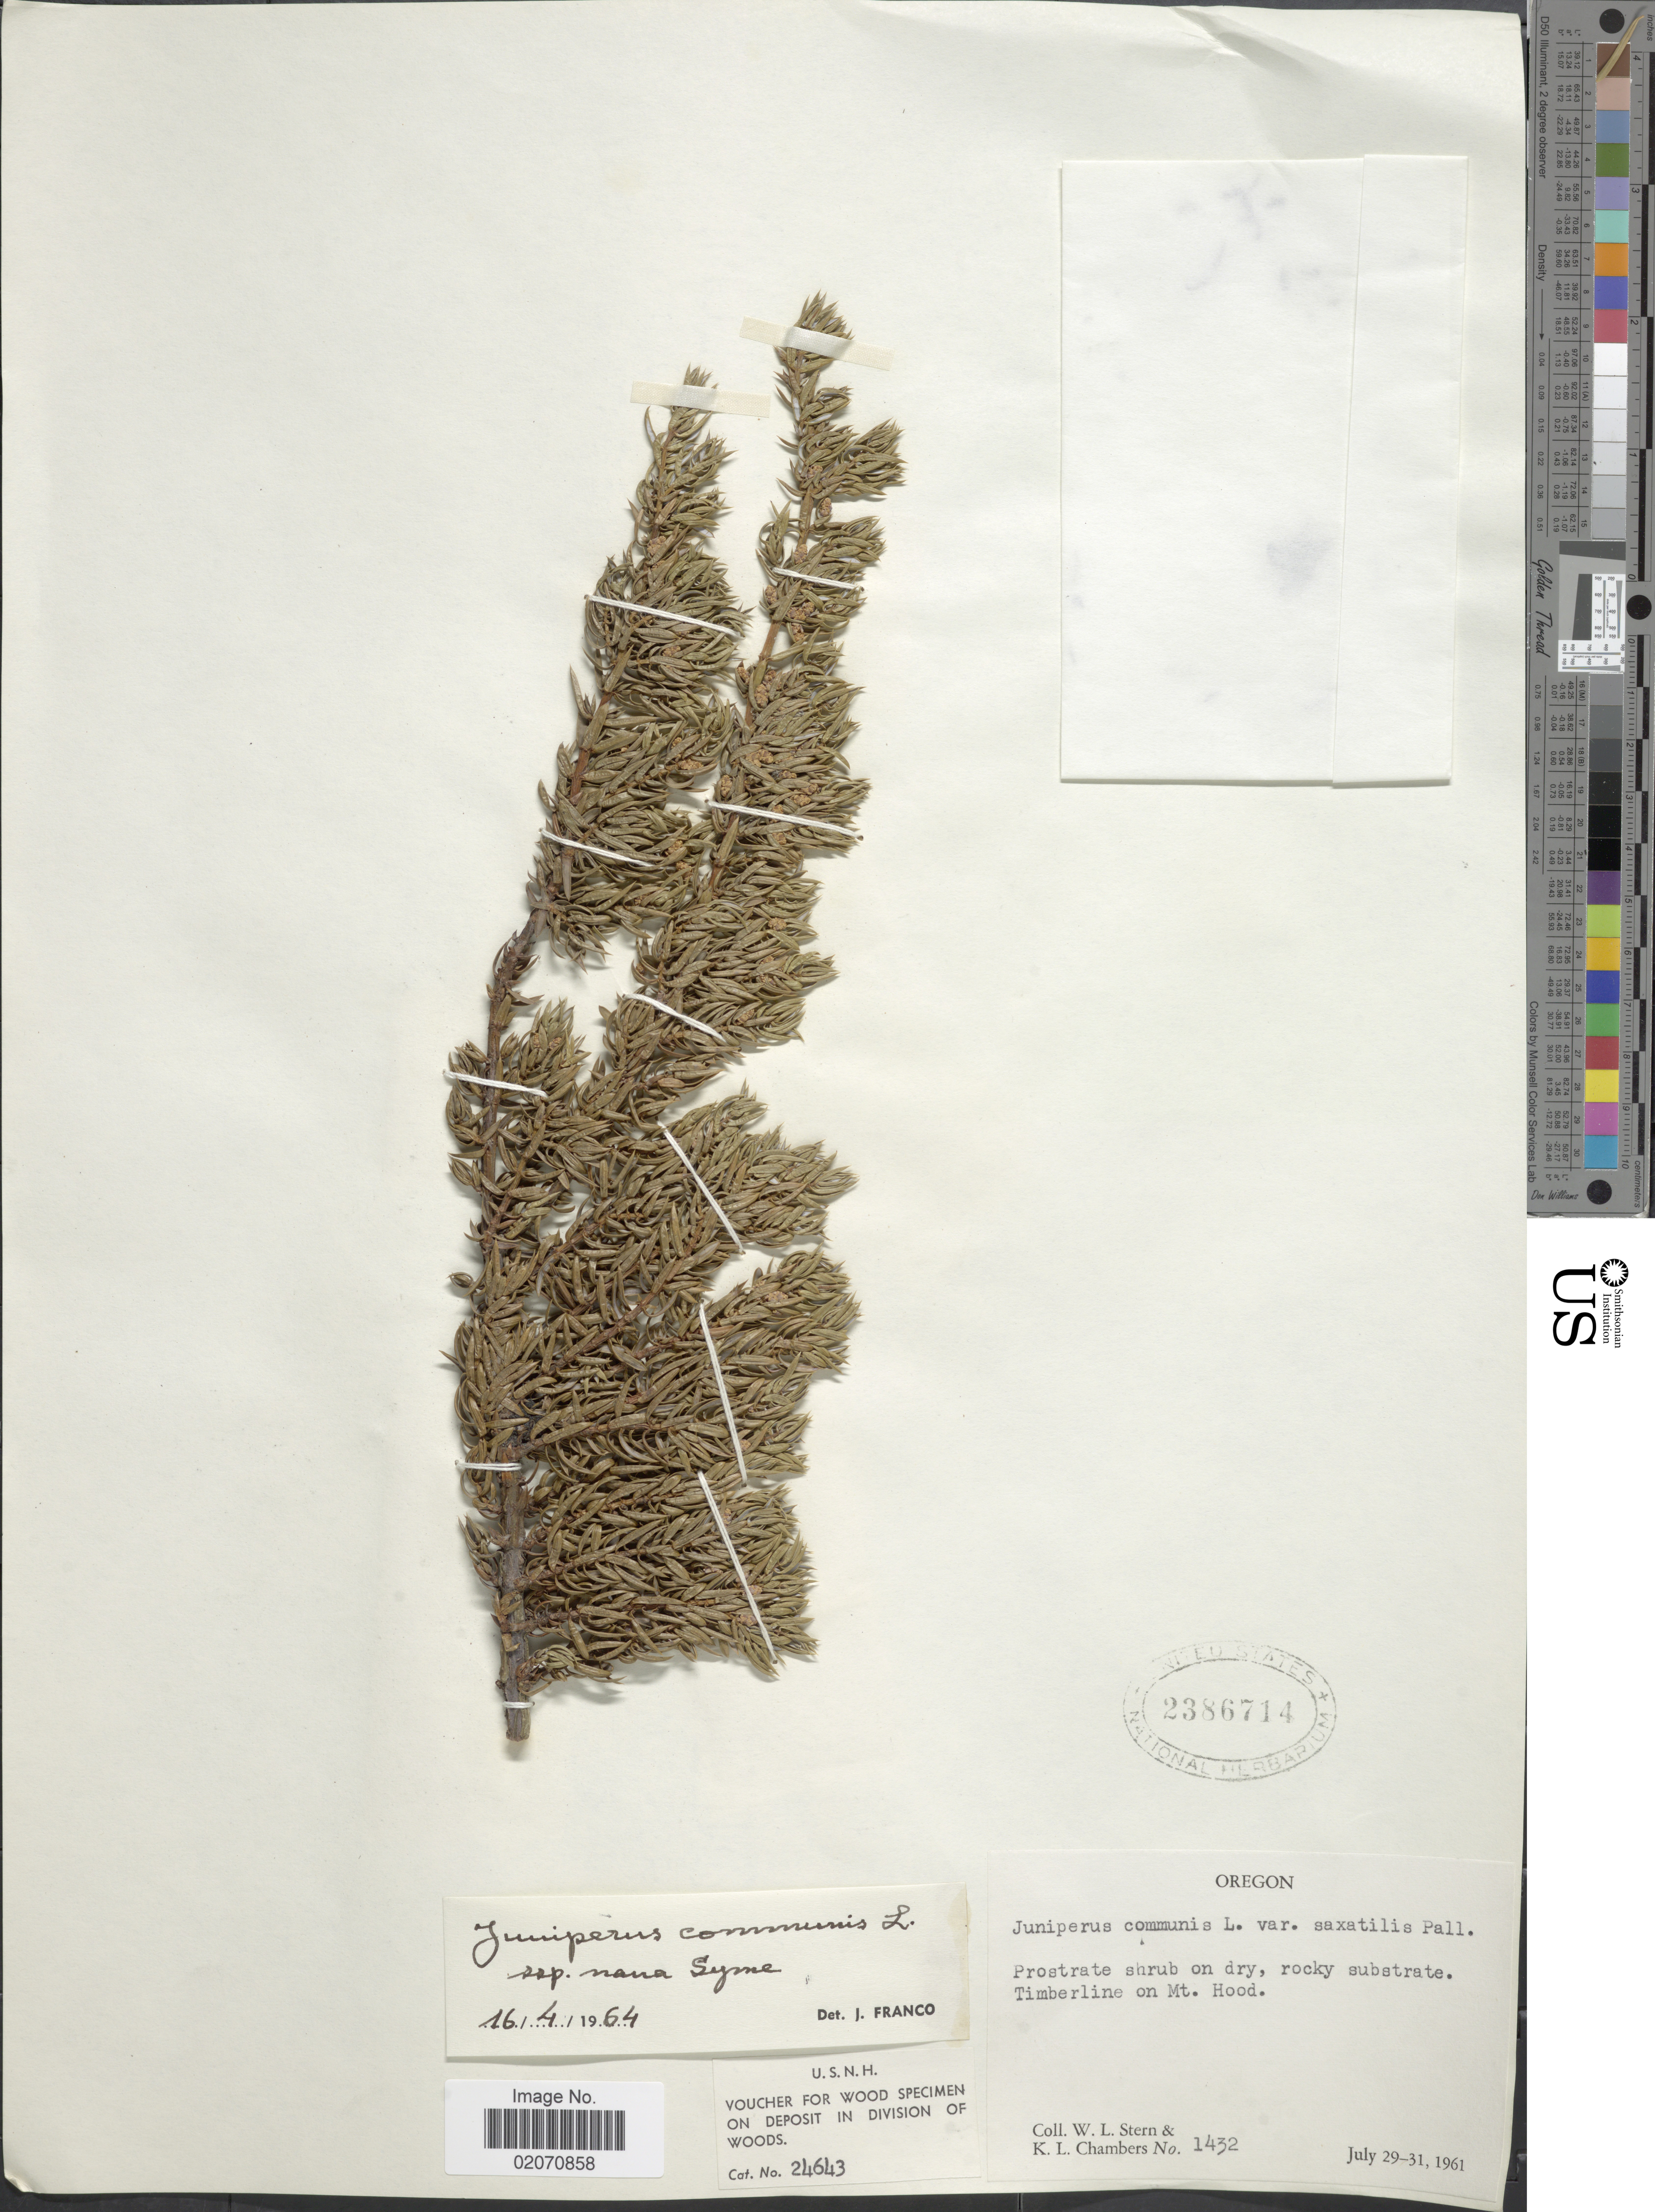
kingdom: Plantae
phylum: Tracheophyta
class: Pinopsida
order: Pinales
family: Cupressaceae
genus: Juniperus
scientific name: Juniperus communis subsp. nana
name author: (Willd.) Syme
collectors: W. L. Stern & K. Chambers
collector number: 1432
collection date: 1961-07-29/1961-07-31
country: United States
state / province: Oregon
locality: Timberline on Mt. Hood.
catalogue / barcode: US 2386714